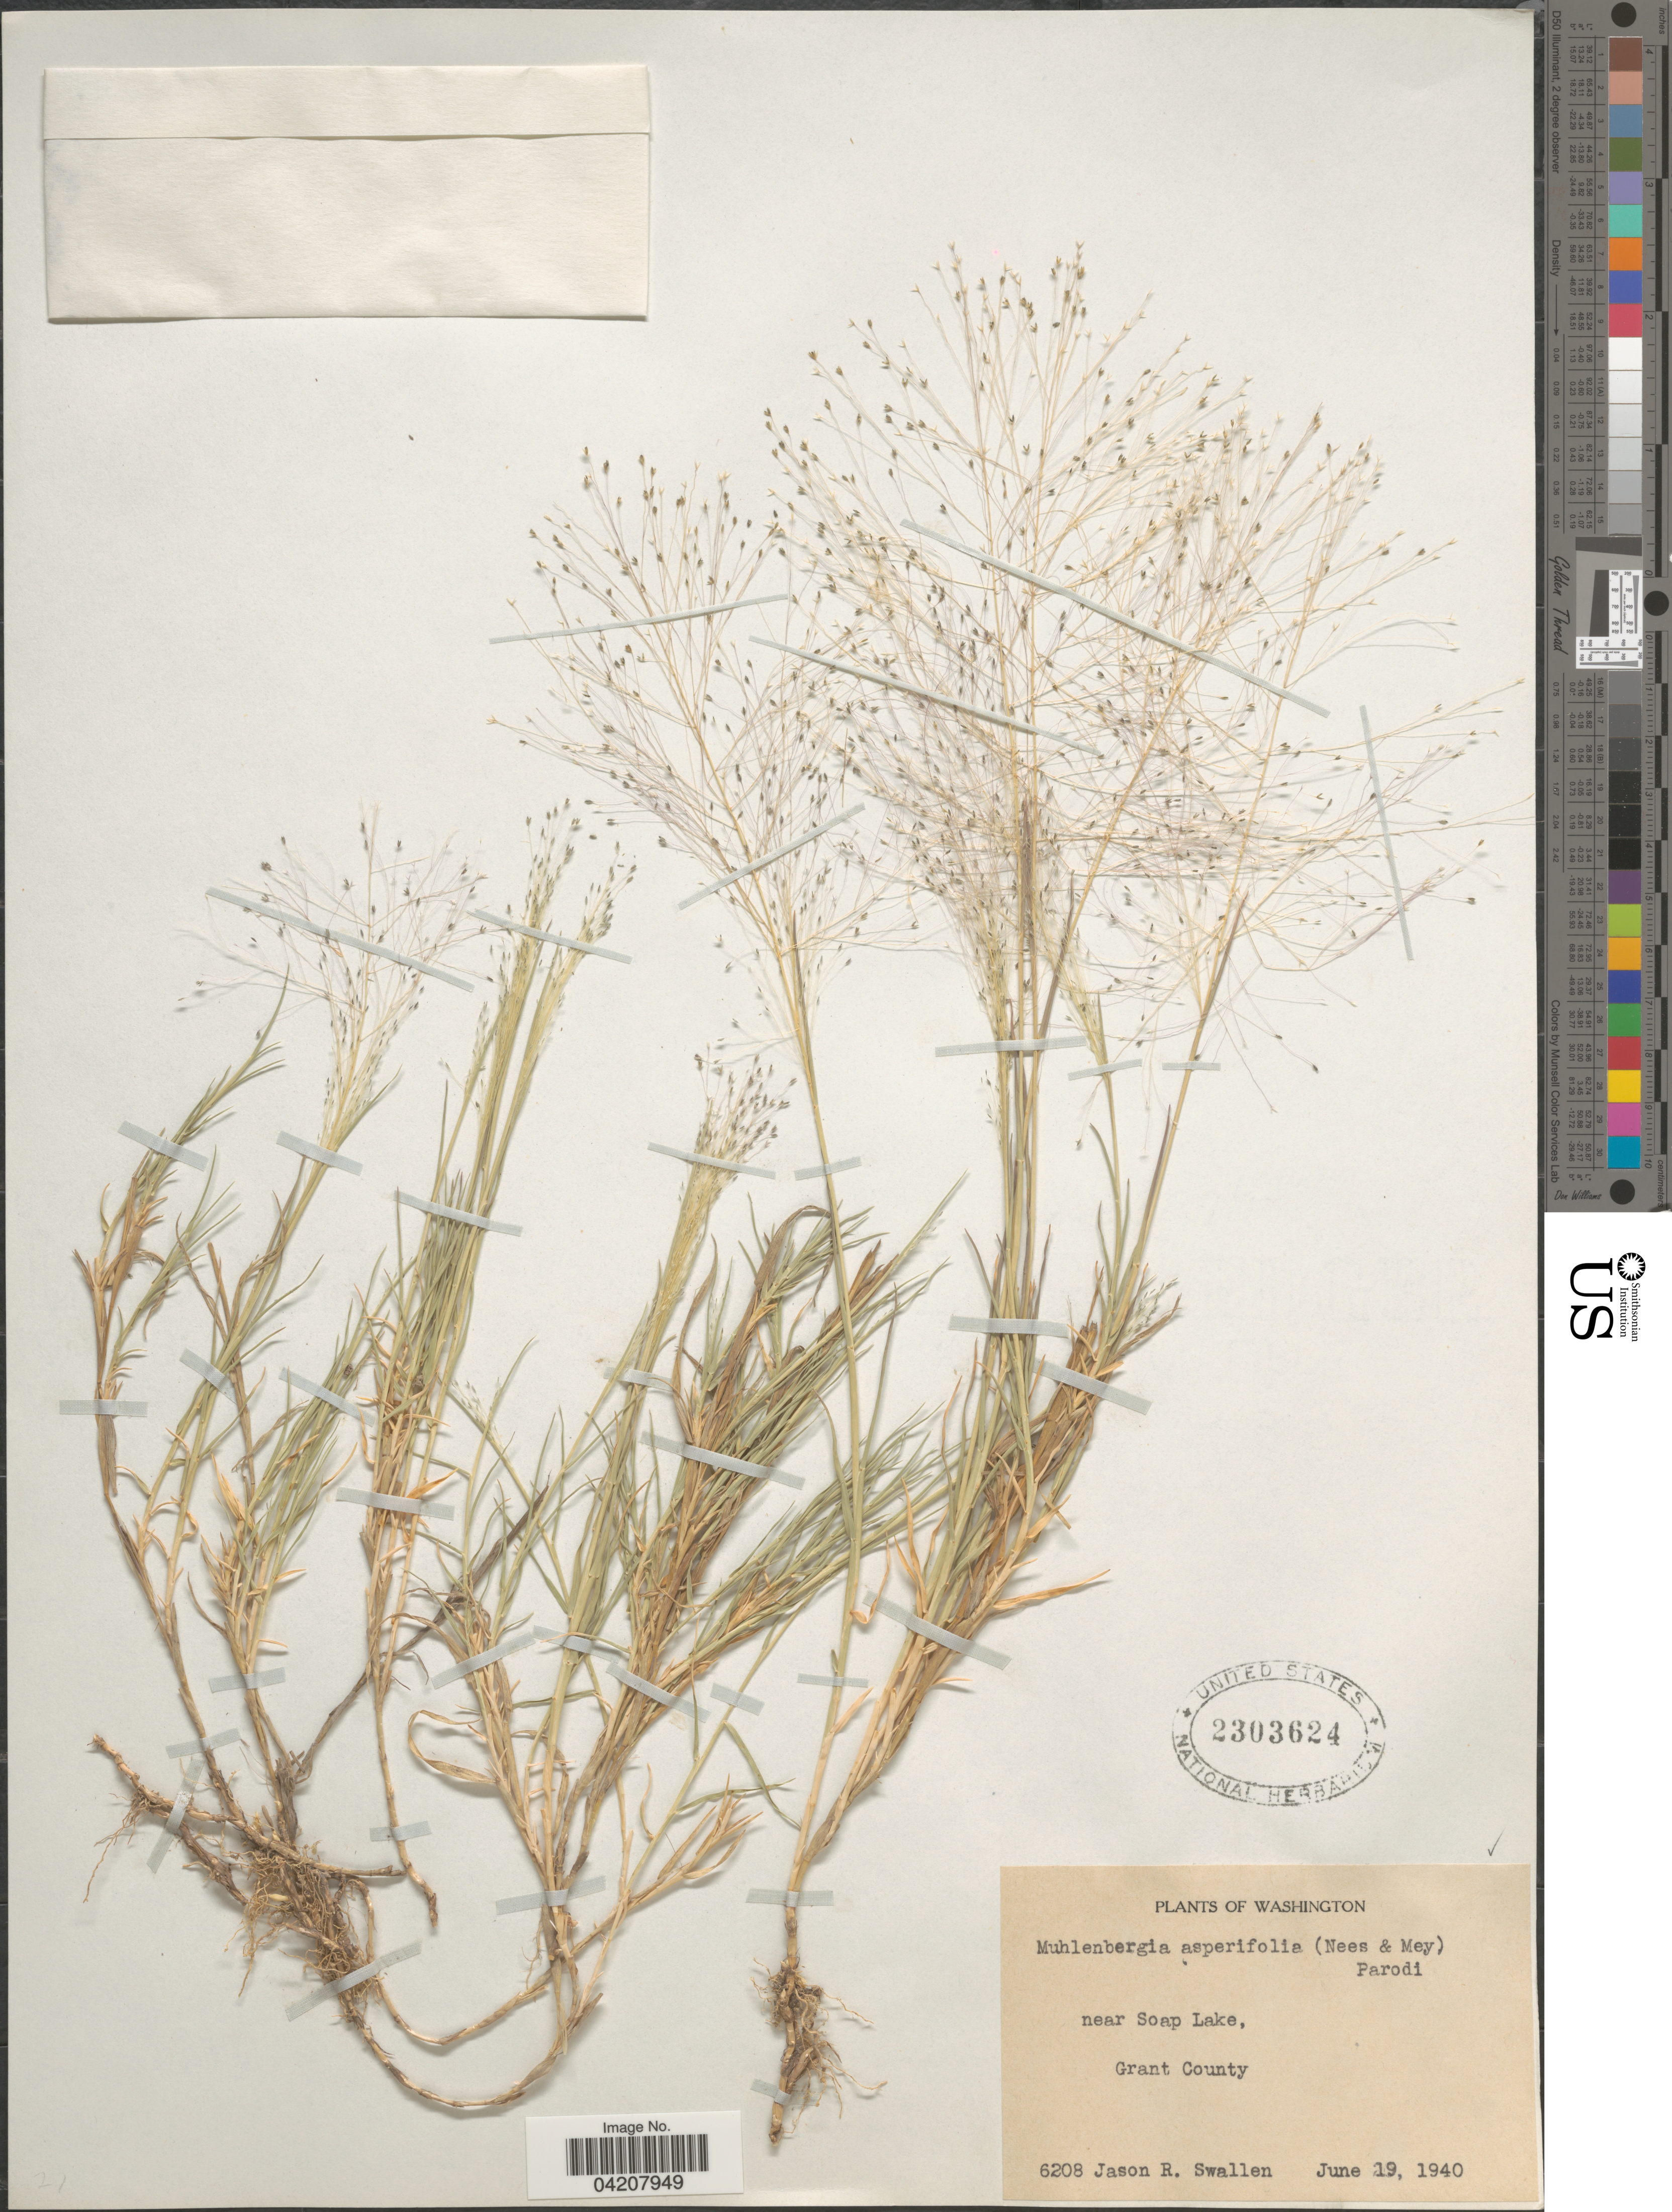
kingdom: Plantae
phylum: Tracheophyta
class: Liliopsida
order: Poales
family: Poaceae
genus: Muhlenbergia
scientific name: Muhlenbergia asperifolia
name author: (Nees & Meyen ex Trin.) Parodi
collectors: J. R. Swallen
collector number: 6208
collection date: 1940-06-19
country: United States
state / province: Washington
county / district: Grant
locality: Near Soap Lake, Grant County.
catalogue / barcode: US 2303624